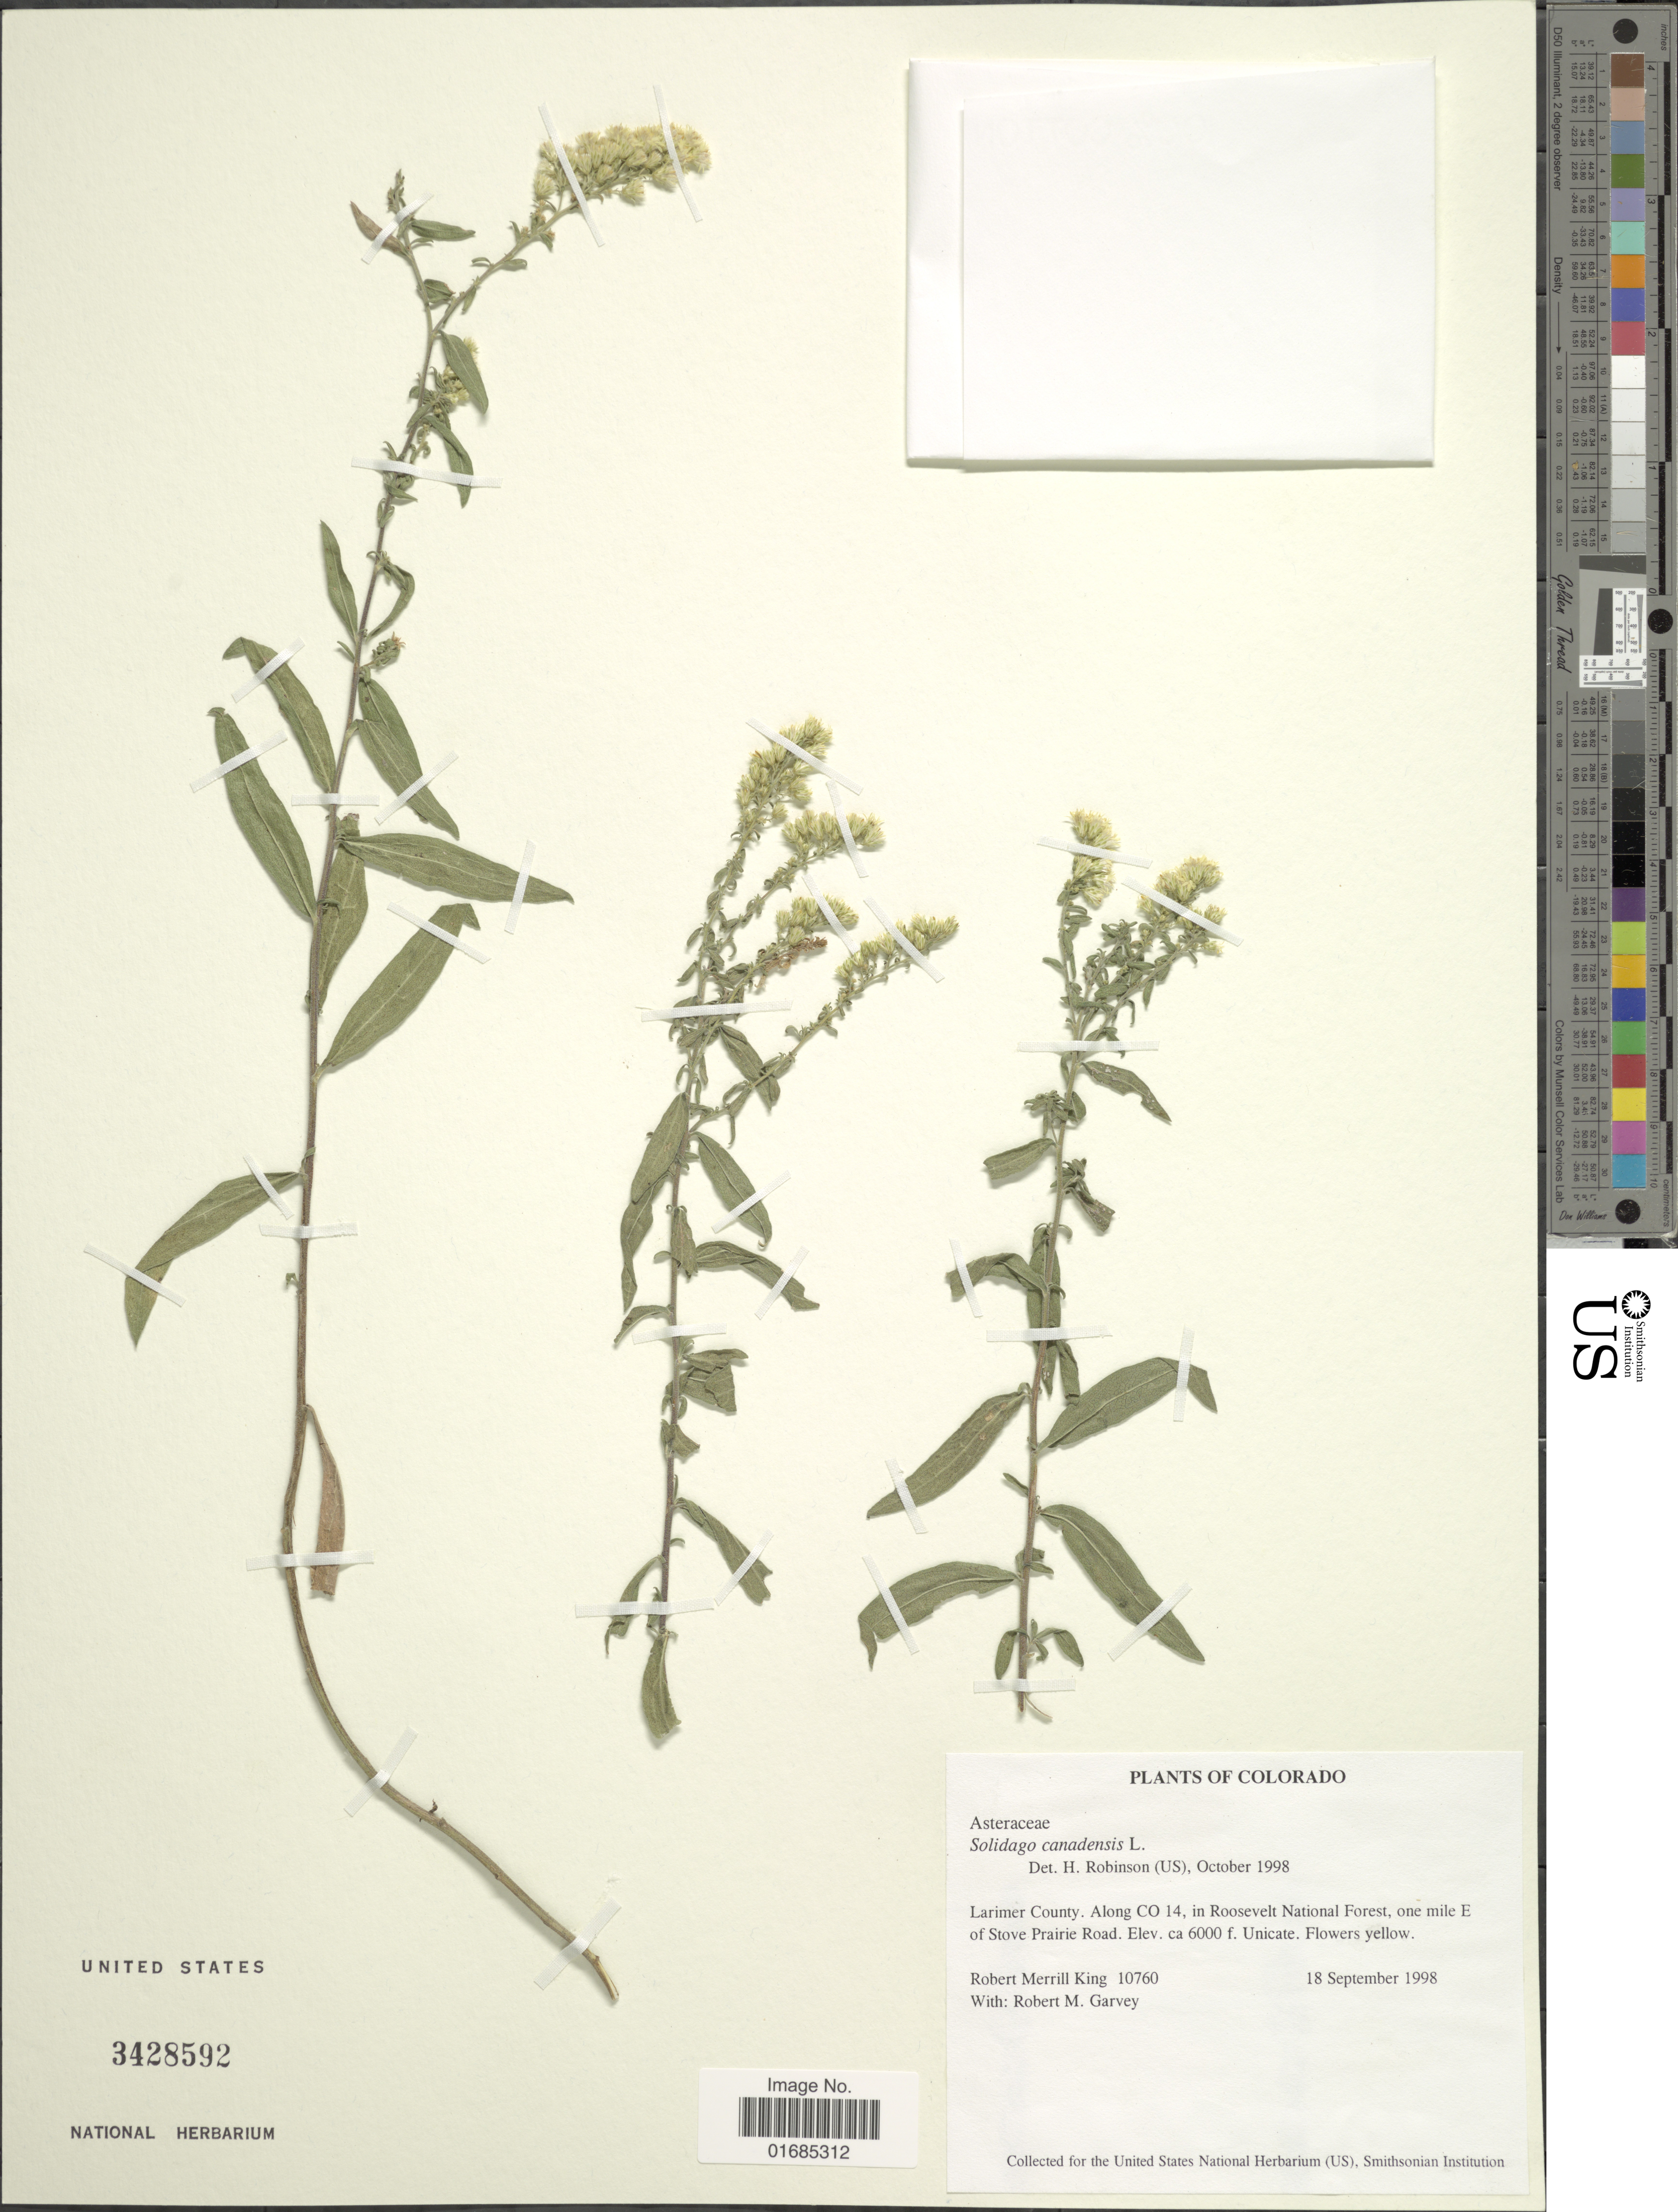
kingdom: Plantae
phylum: Tracheophyta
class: Magnoliopsida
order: Asterales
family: Asteraceae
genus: Solidago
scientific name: Solidago canadensis var. canadensis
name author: L.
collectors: R. M. King & R. Garvey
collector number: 10760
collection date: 1998-09-18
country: United States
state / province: Colorado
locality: Larimer County, along CO14, in Roosevelt National Forest, one mile E of Stove Prairie Road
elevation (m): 1829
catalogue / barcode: US 3428592